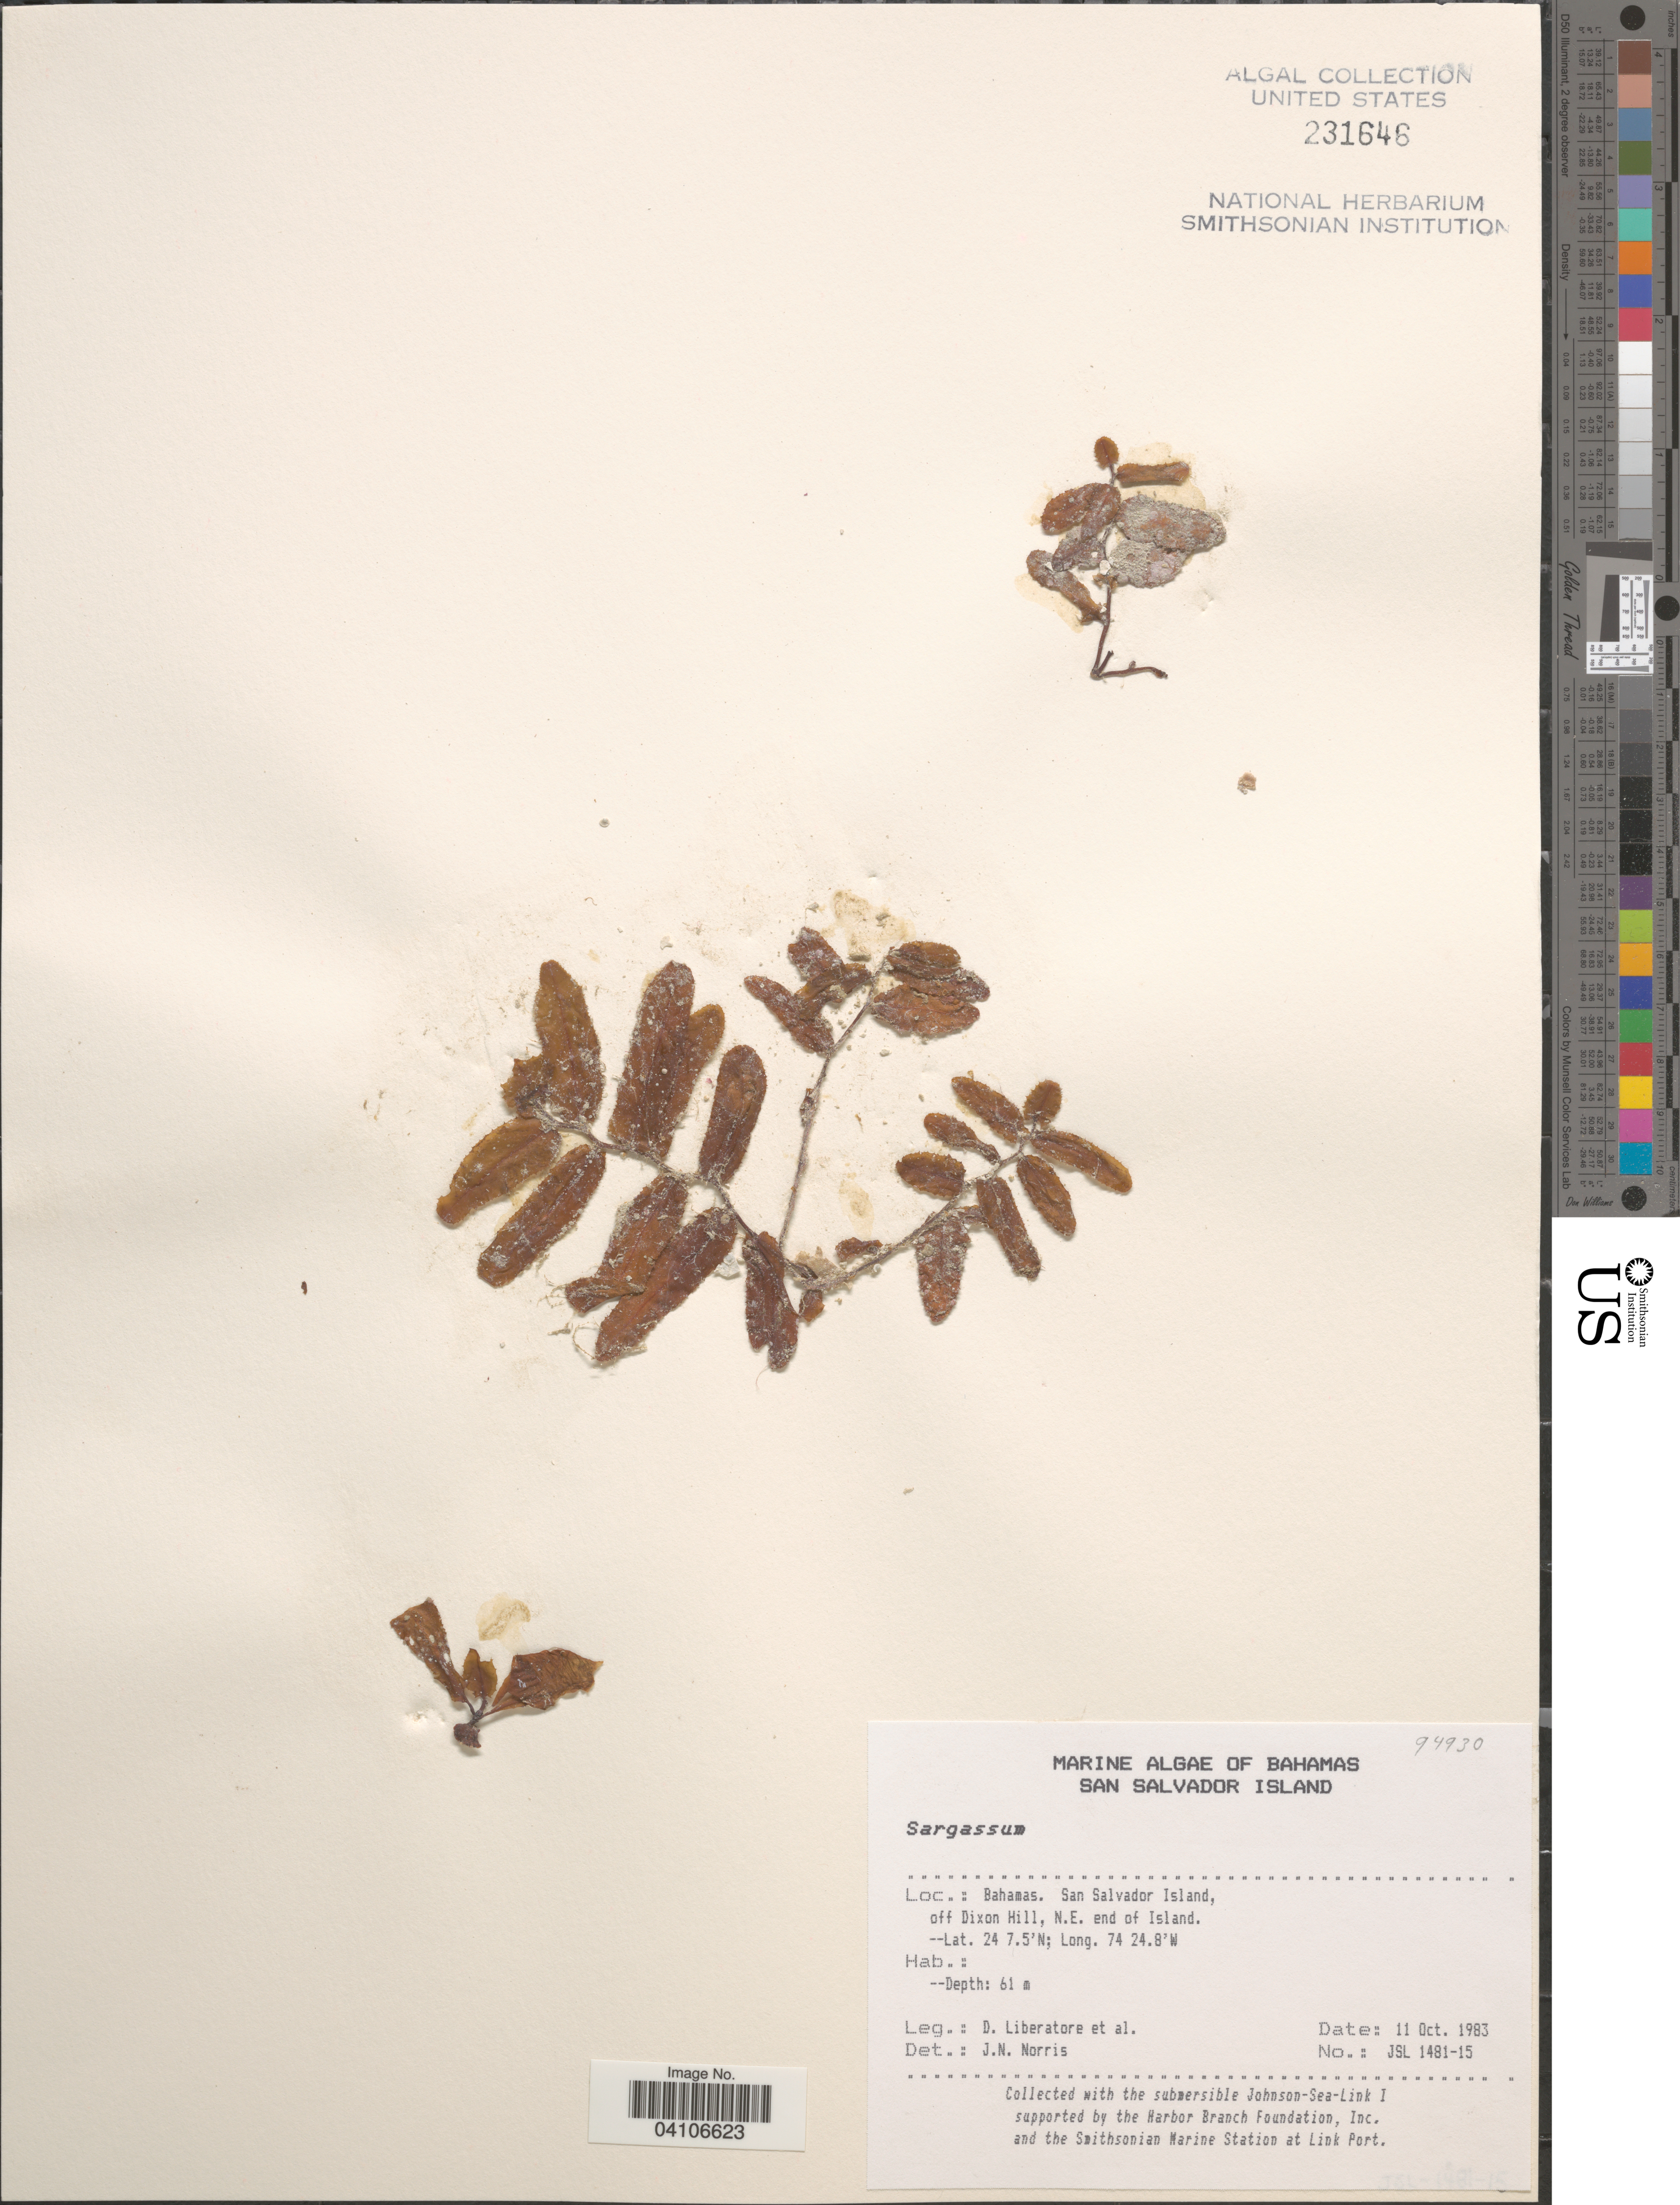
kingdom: Chromista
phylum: Ochrophyta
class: Phaeophyceae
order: Fucales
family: Sargassaceae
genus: Sargassum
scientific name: Sargassum sp.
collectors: D. Liberatore & et al.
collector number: JSL 1481-15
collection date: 1983-10-11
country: Bahamas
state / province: San Salvador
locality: San Salvador Island, off Dixon Hill, N.E. end of Island.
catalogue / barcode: US 231646